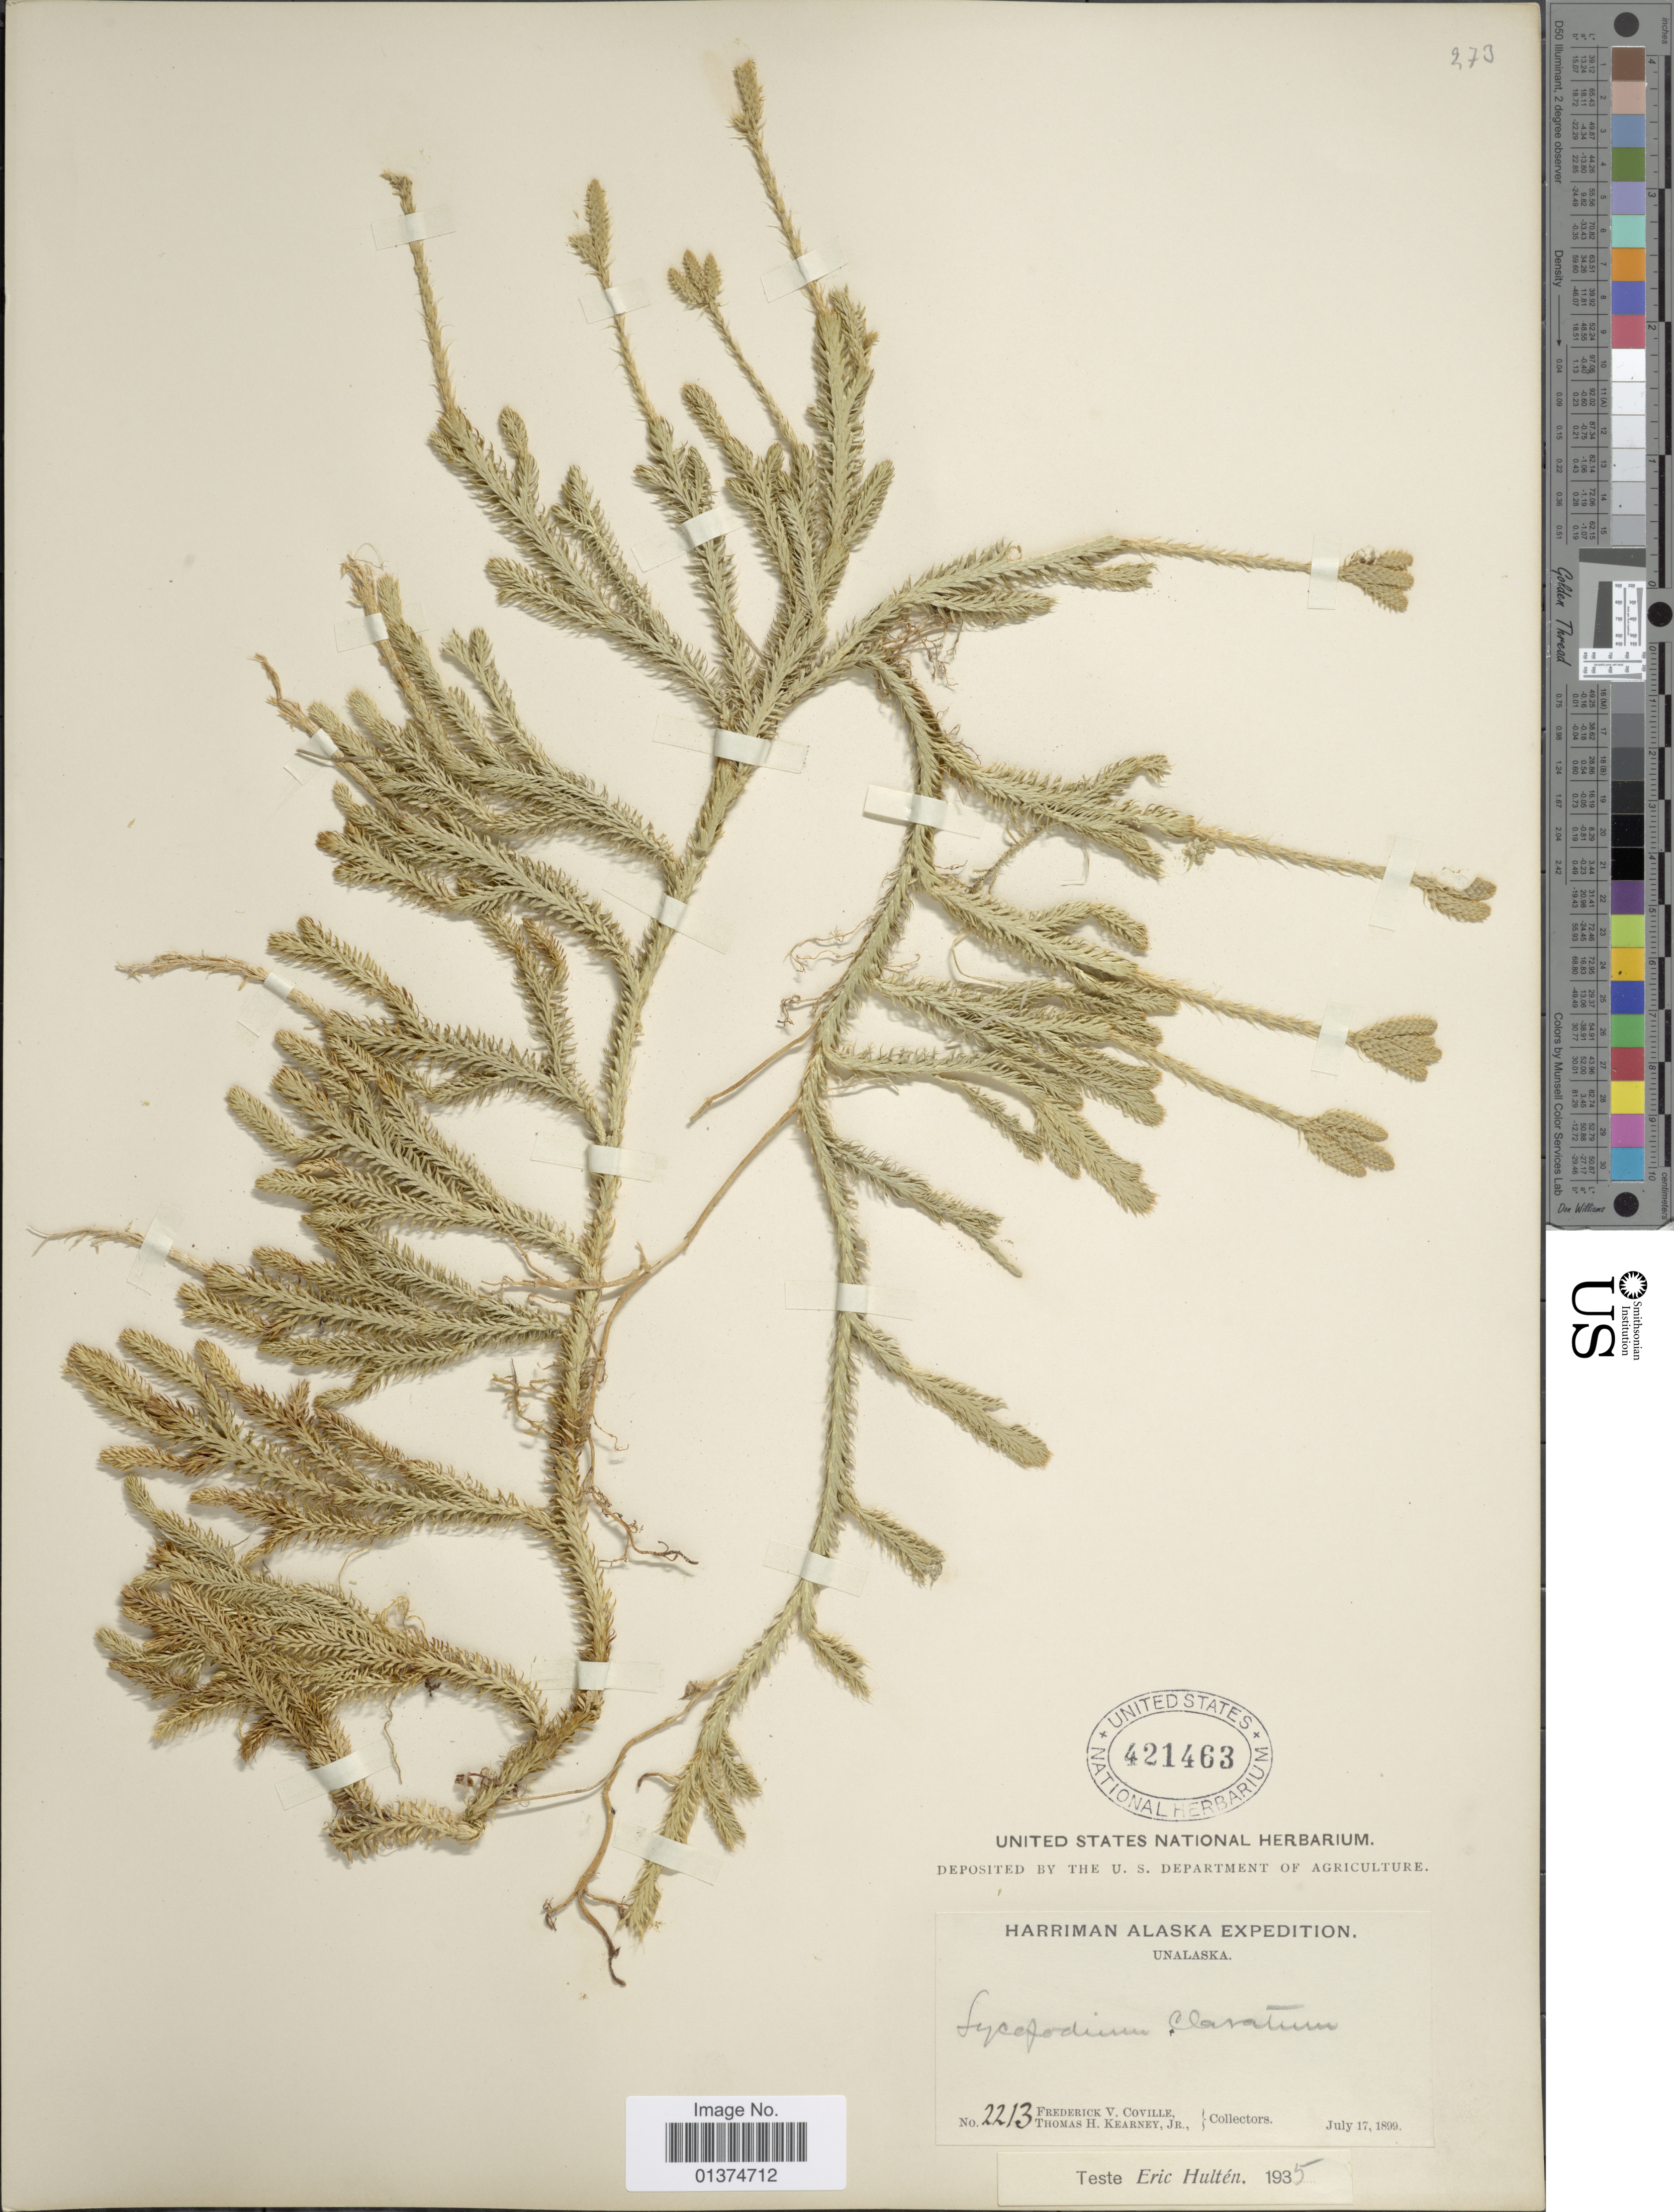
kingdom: Plantae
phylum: Tracheophyta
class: Lycopodiopsida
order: Lycopodiales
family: Lycopodiaceae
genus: Lycopodium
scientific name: Lycopodium clavatum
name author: L.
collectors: F. V. Coville & T. H. Kearney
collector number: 2213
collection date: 1899-07-17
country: United States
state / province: Alaska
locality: Unalaska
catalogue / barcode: US 421463